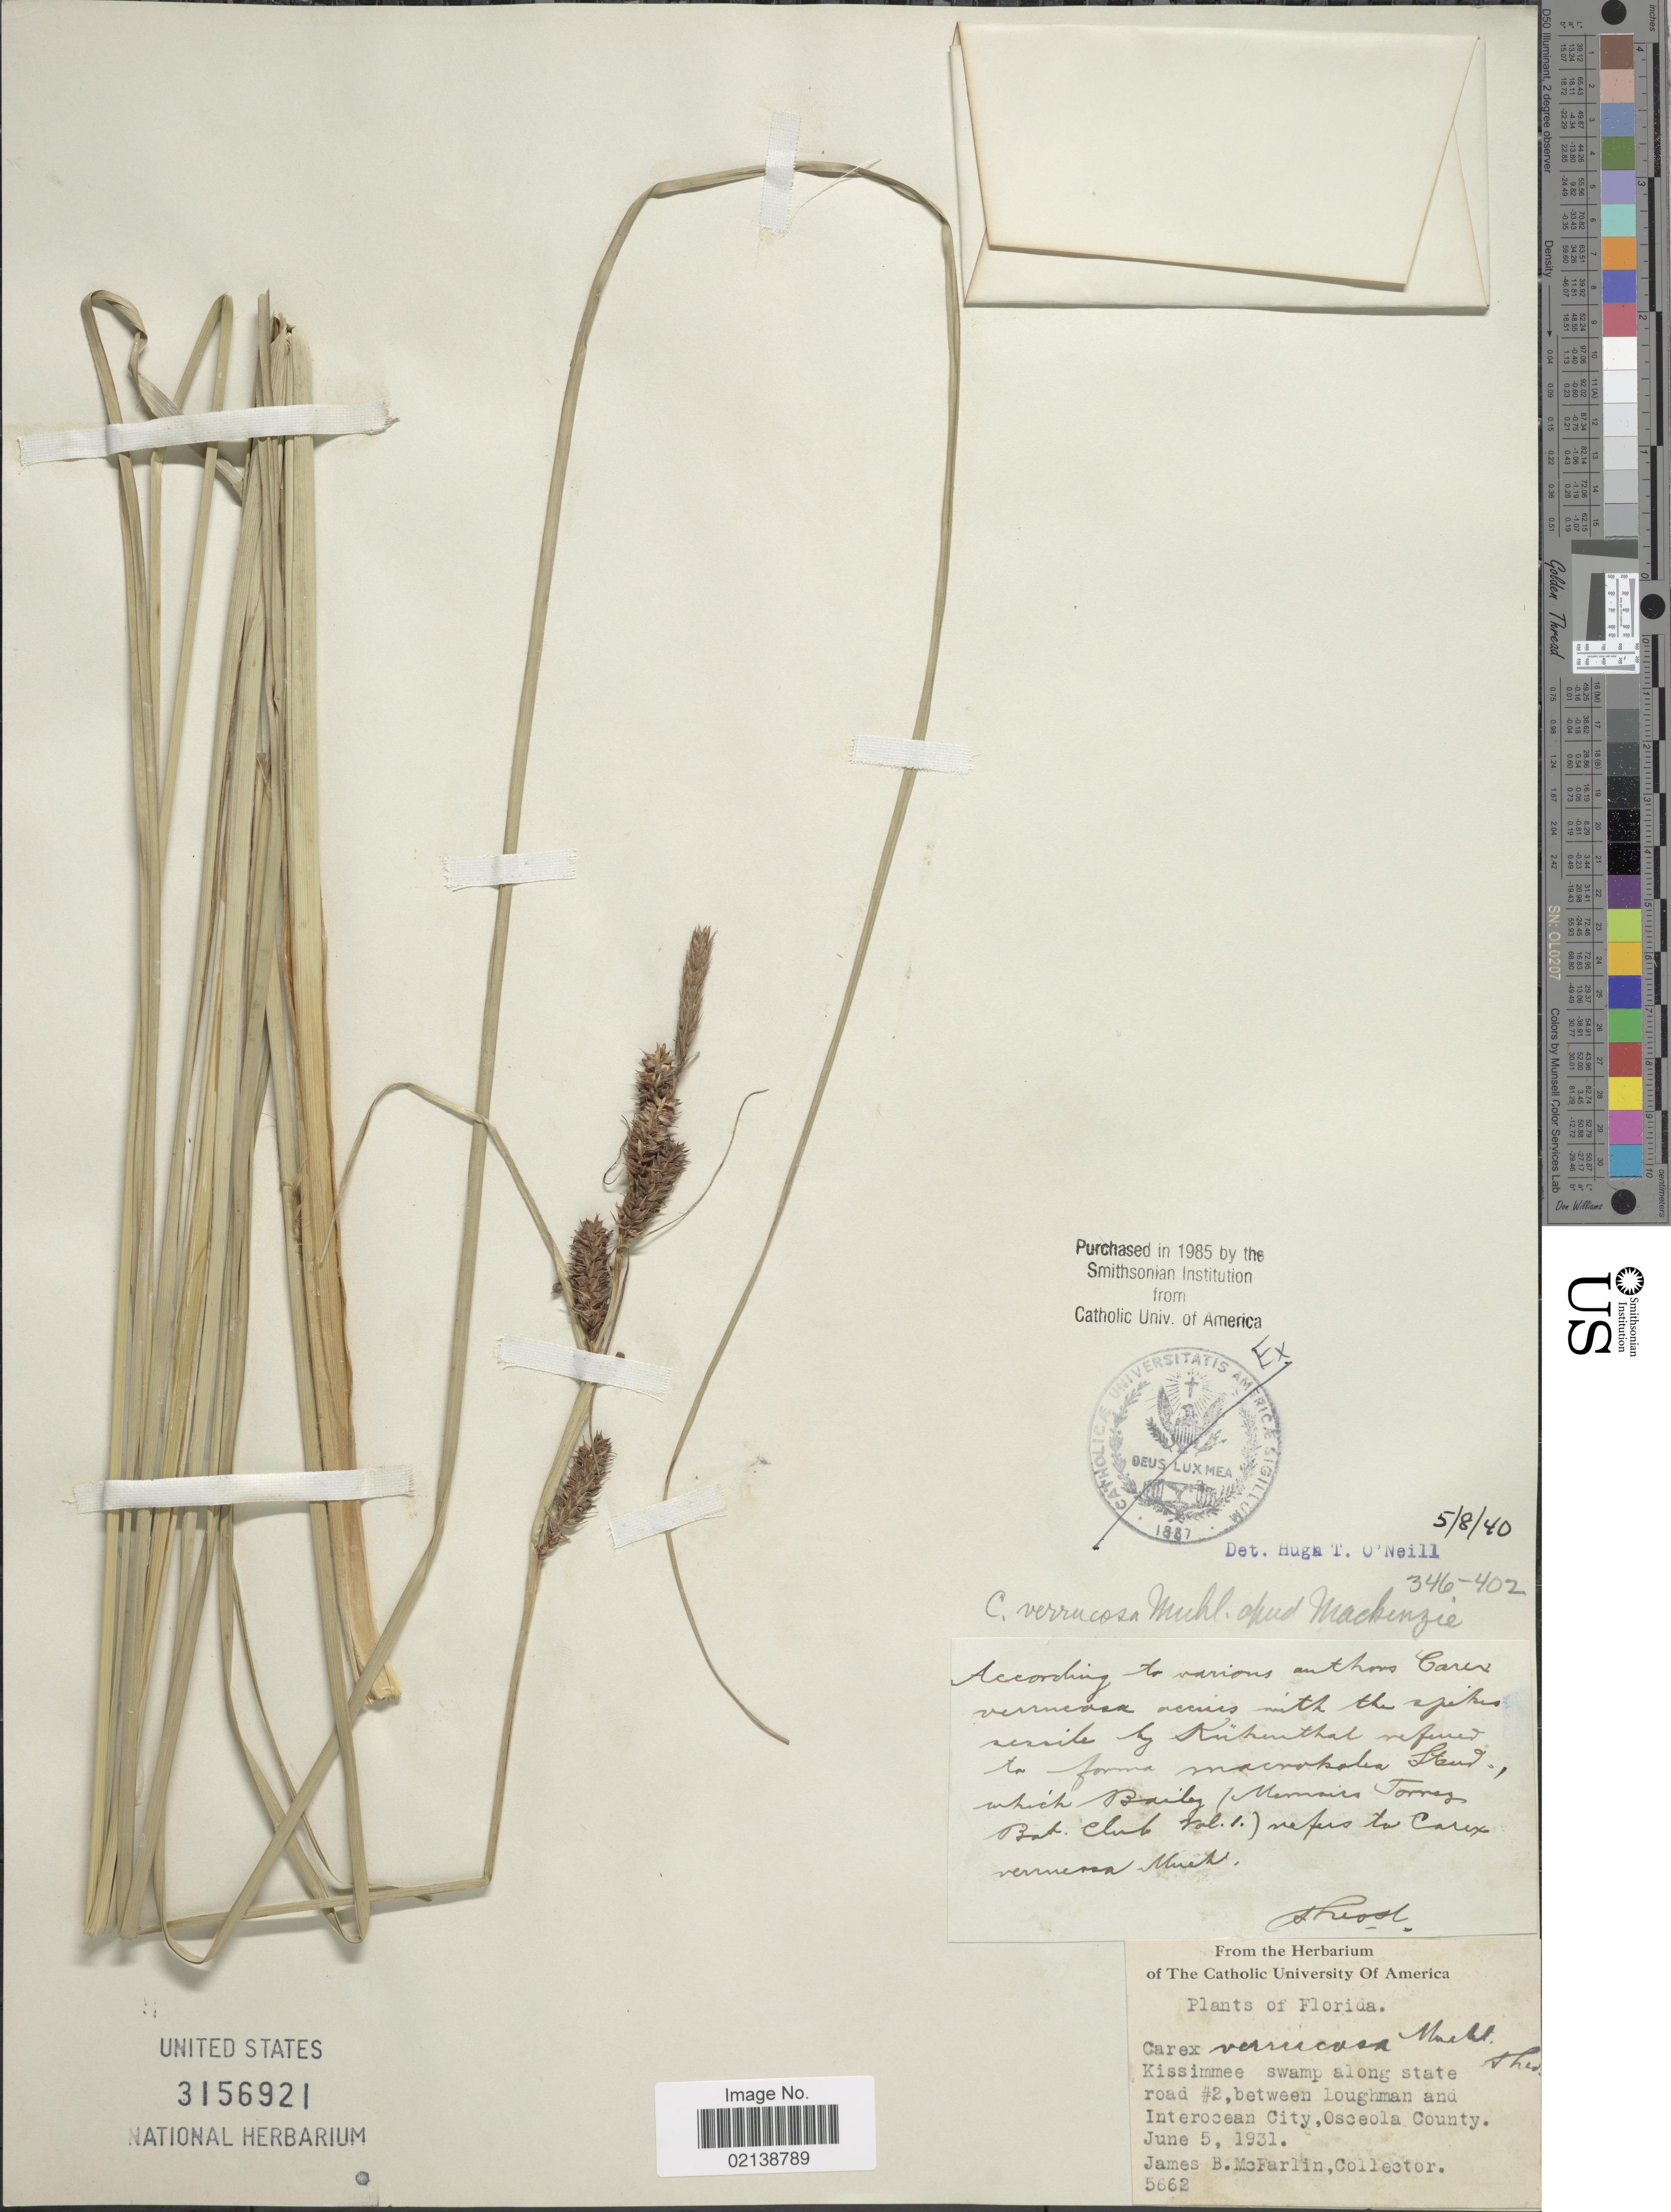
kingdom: Plantae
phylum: Tracheophyta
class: Liliopsida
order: Poales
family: Cyperaceae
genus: Carex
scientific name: Carex vesicaria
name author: L.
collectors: J. McFarlin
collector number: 5662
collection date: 1931-06-05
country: United States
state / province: Florida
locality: Kissimmee swamp along state road #2, between Loughman and Interocean City, Osceola County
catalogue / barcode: US 3156921